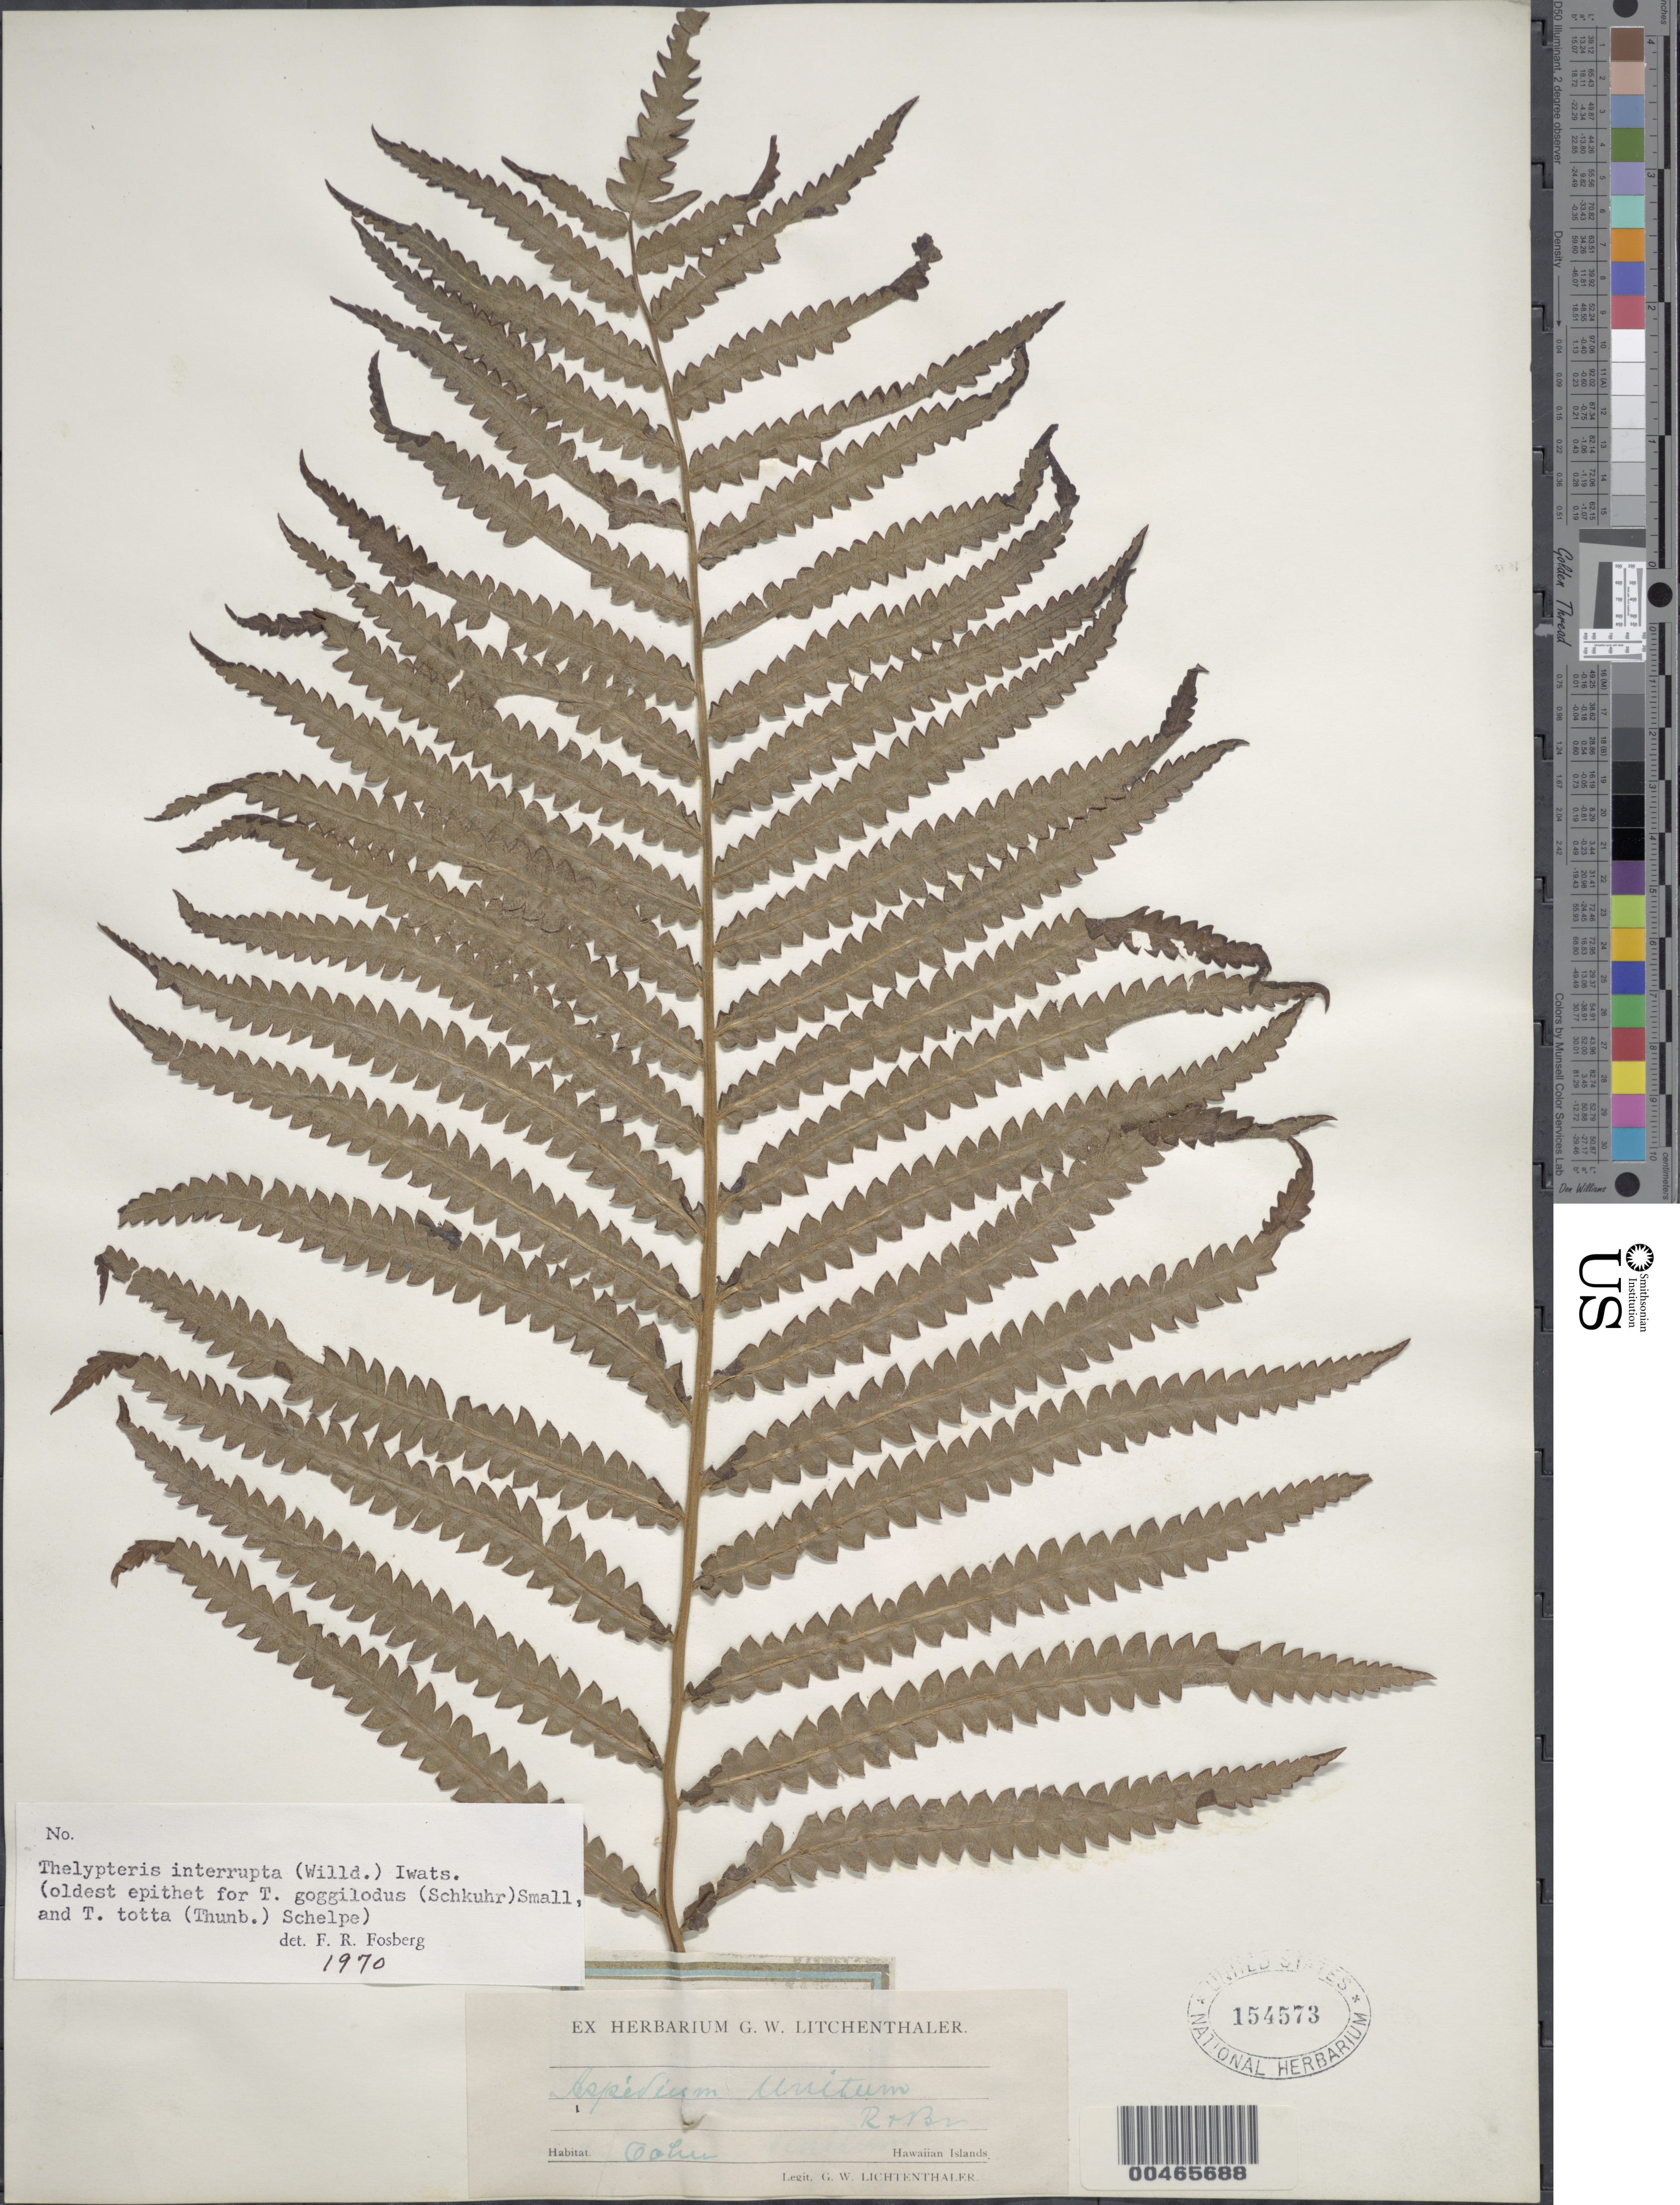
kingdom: Plantae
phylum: Tracheophyta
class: Polypodiopsida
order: Polypodiales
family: Thelypteridaceae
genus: Cyclosorus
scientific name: Cyclosorus interruptus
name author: (Willd.) H. Itô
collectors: G. Lichtenthaler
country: United States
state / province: Hawaii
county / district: Kauai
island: Kaua'i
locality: Hawaiian Islands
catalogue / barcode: US 154573